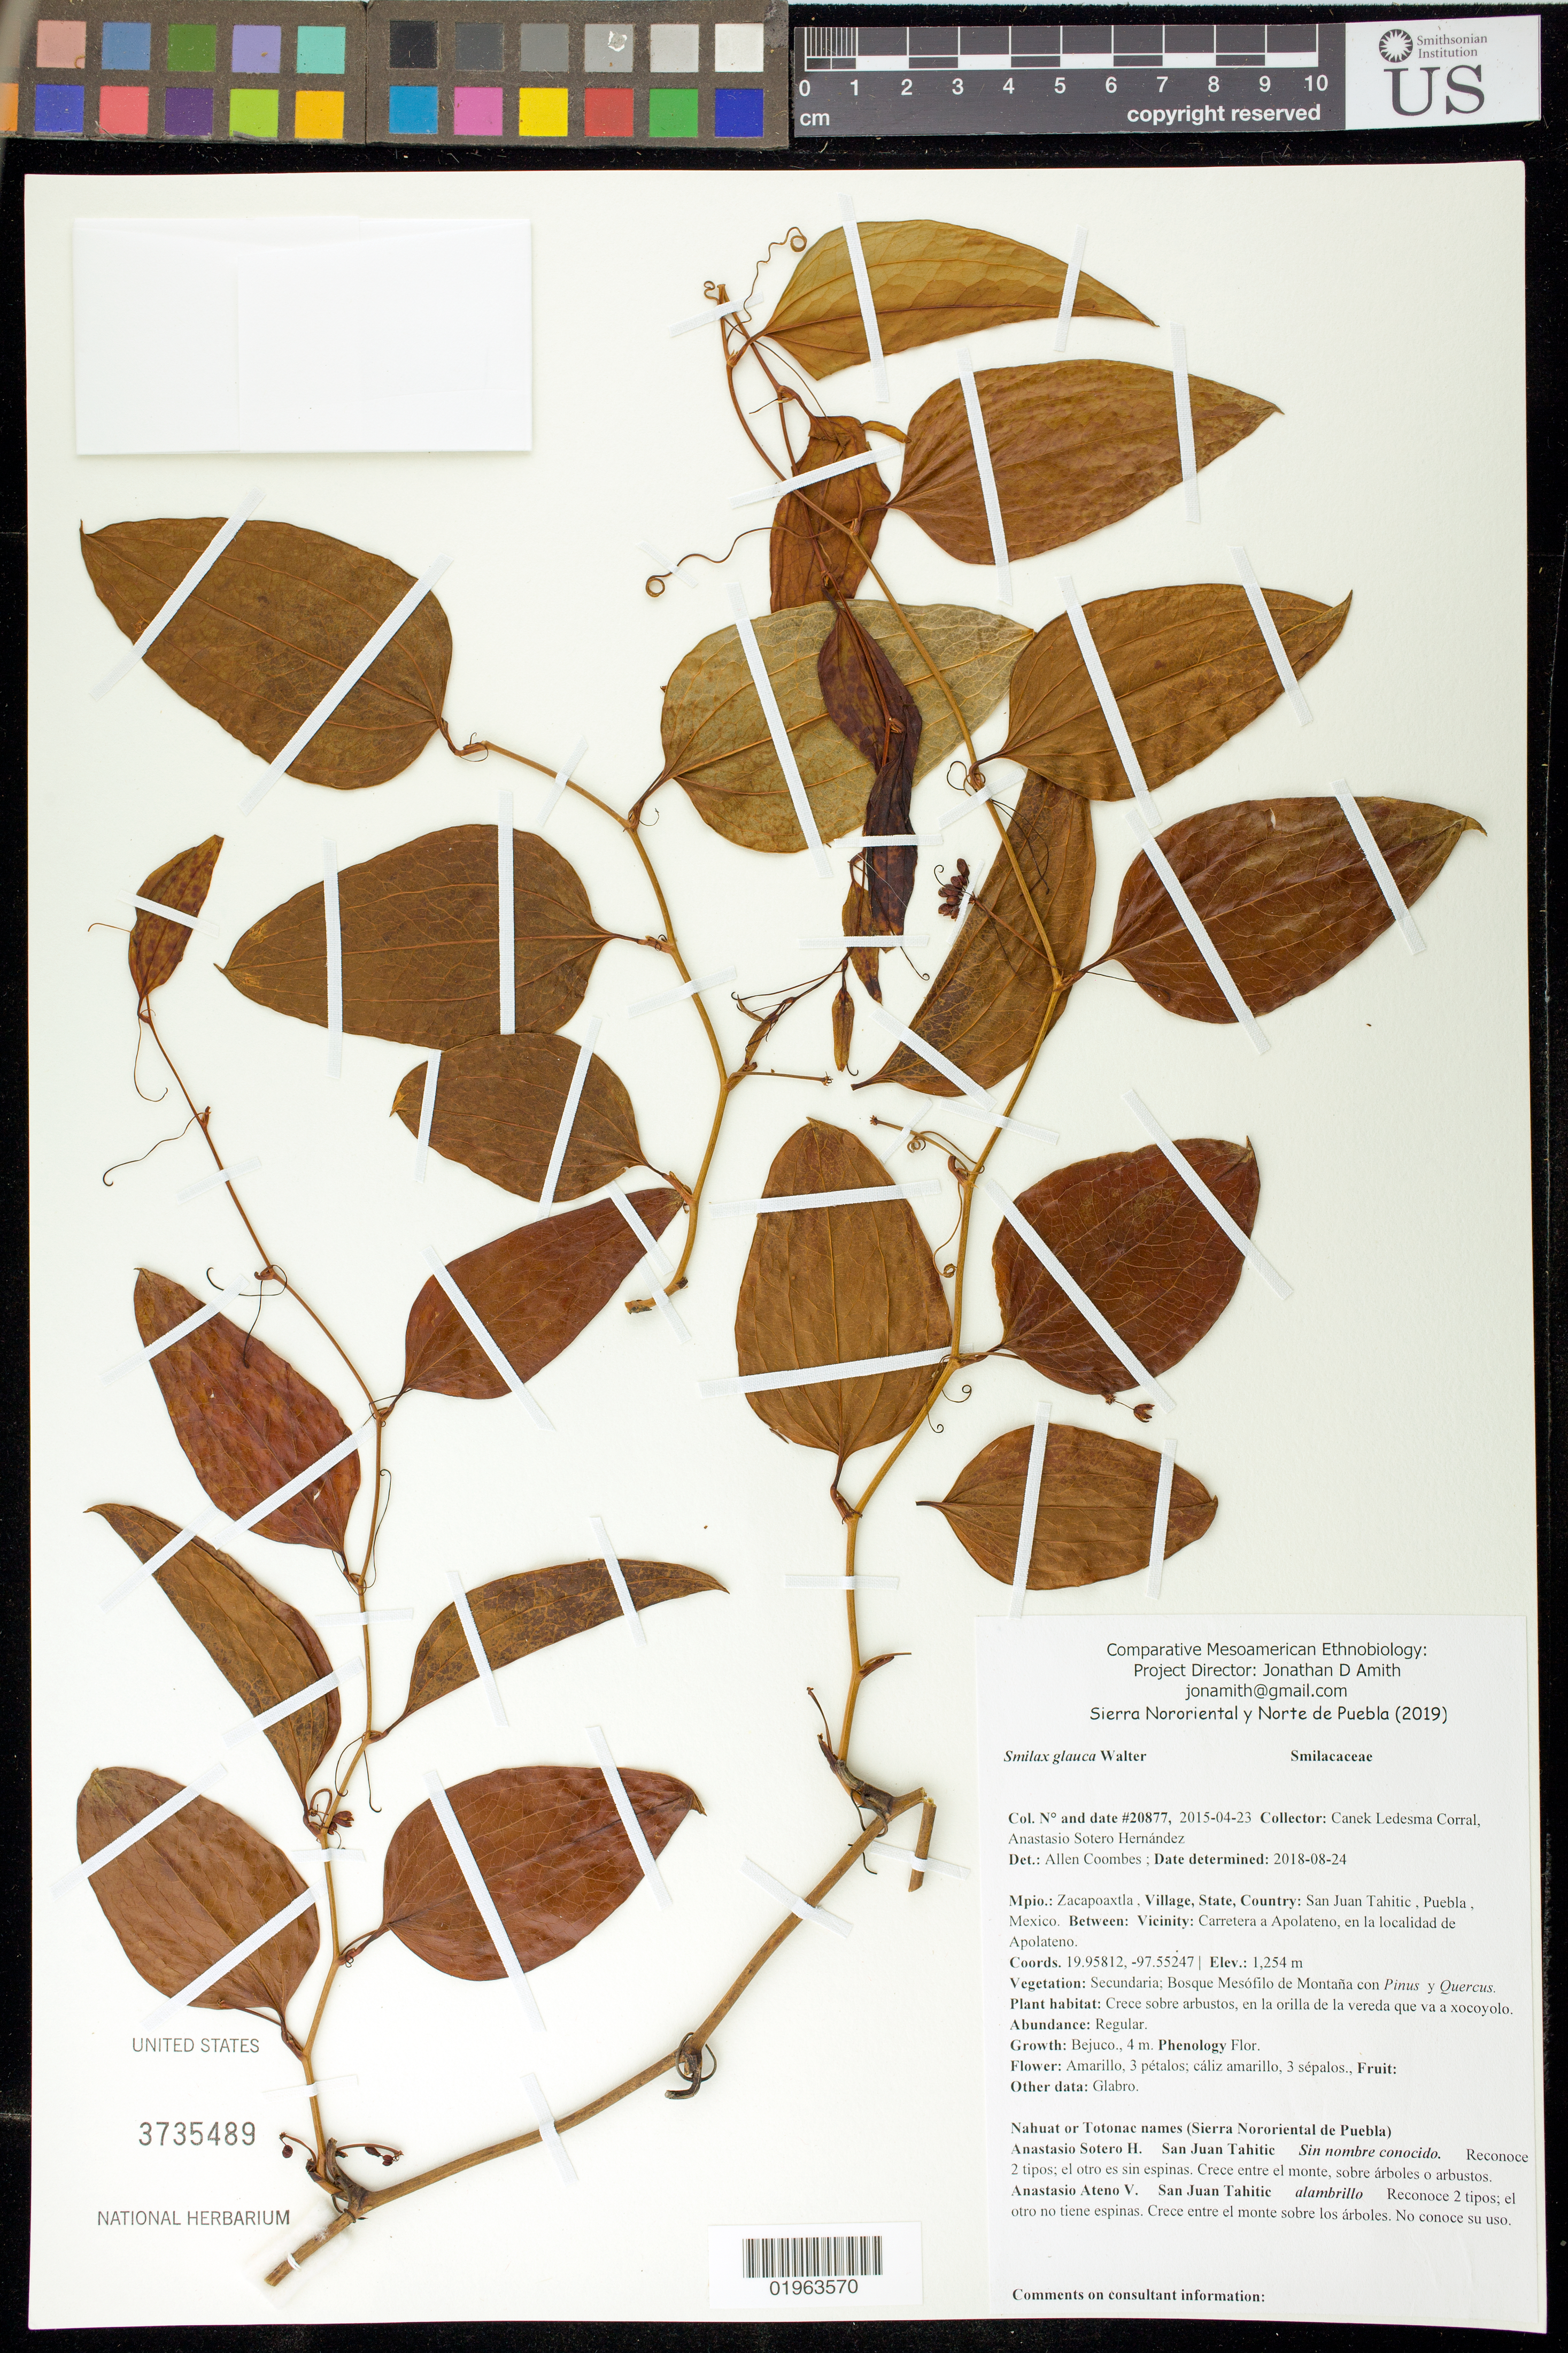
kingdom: Plantae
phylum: Tracheophyta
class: Liliopsida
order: Liliales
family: Smilacaceae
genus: Smilax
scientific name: Smilax glauca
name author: Walter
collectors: Canek Ledesma C., A. Sotero H. & F. Lopéz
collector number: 20877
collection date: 2015-04-23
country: Mexico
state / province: Puebla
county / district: Zacapoaxtla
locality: San Juan Tahitic, Carretera a Apolateno, en la localidad de Apolateno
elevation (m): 1254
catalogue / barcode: US 3735489